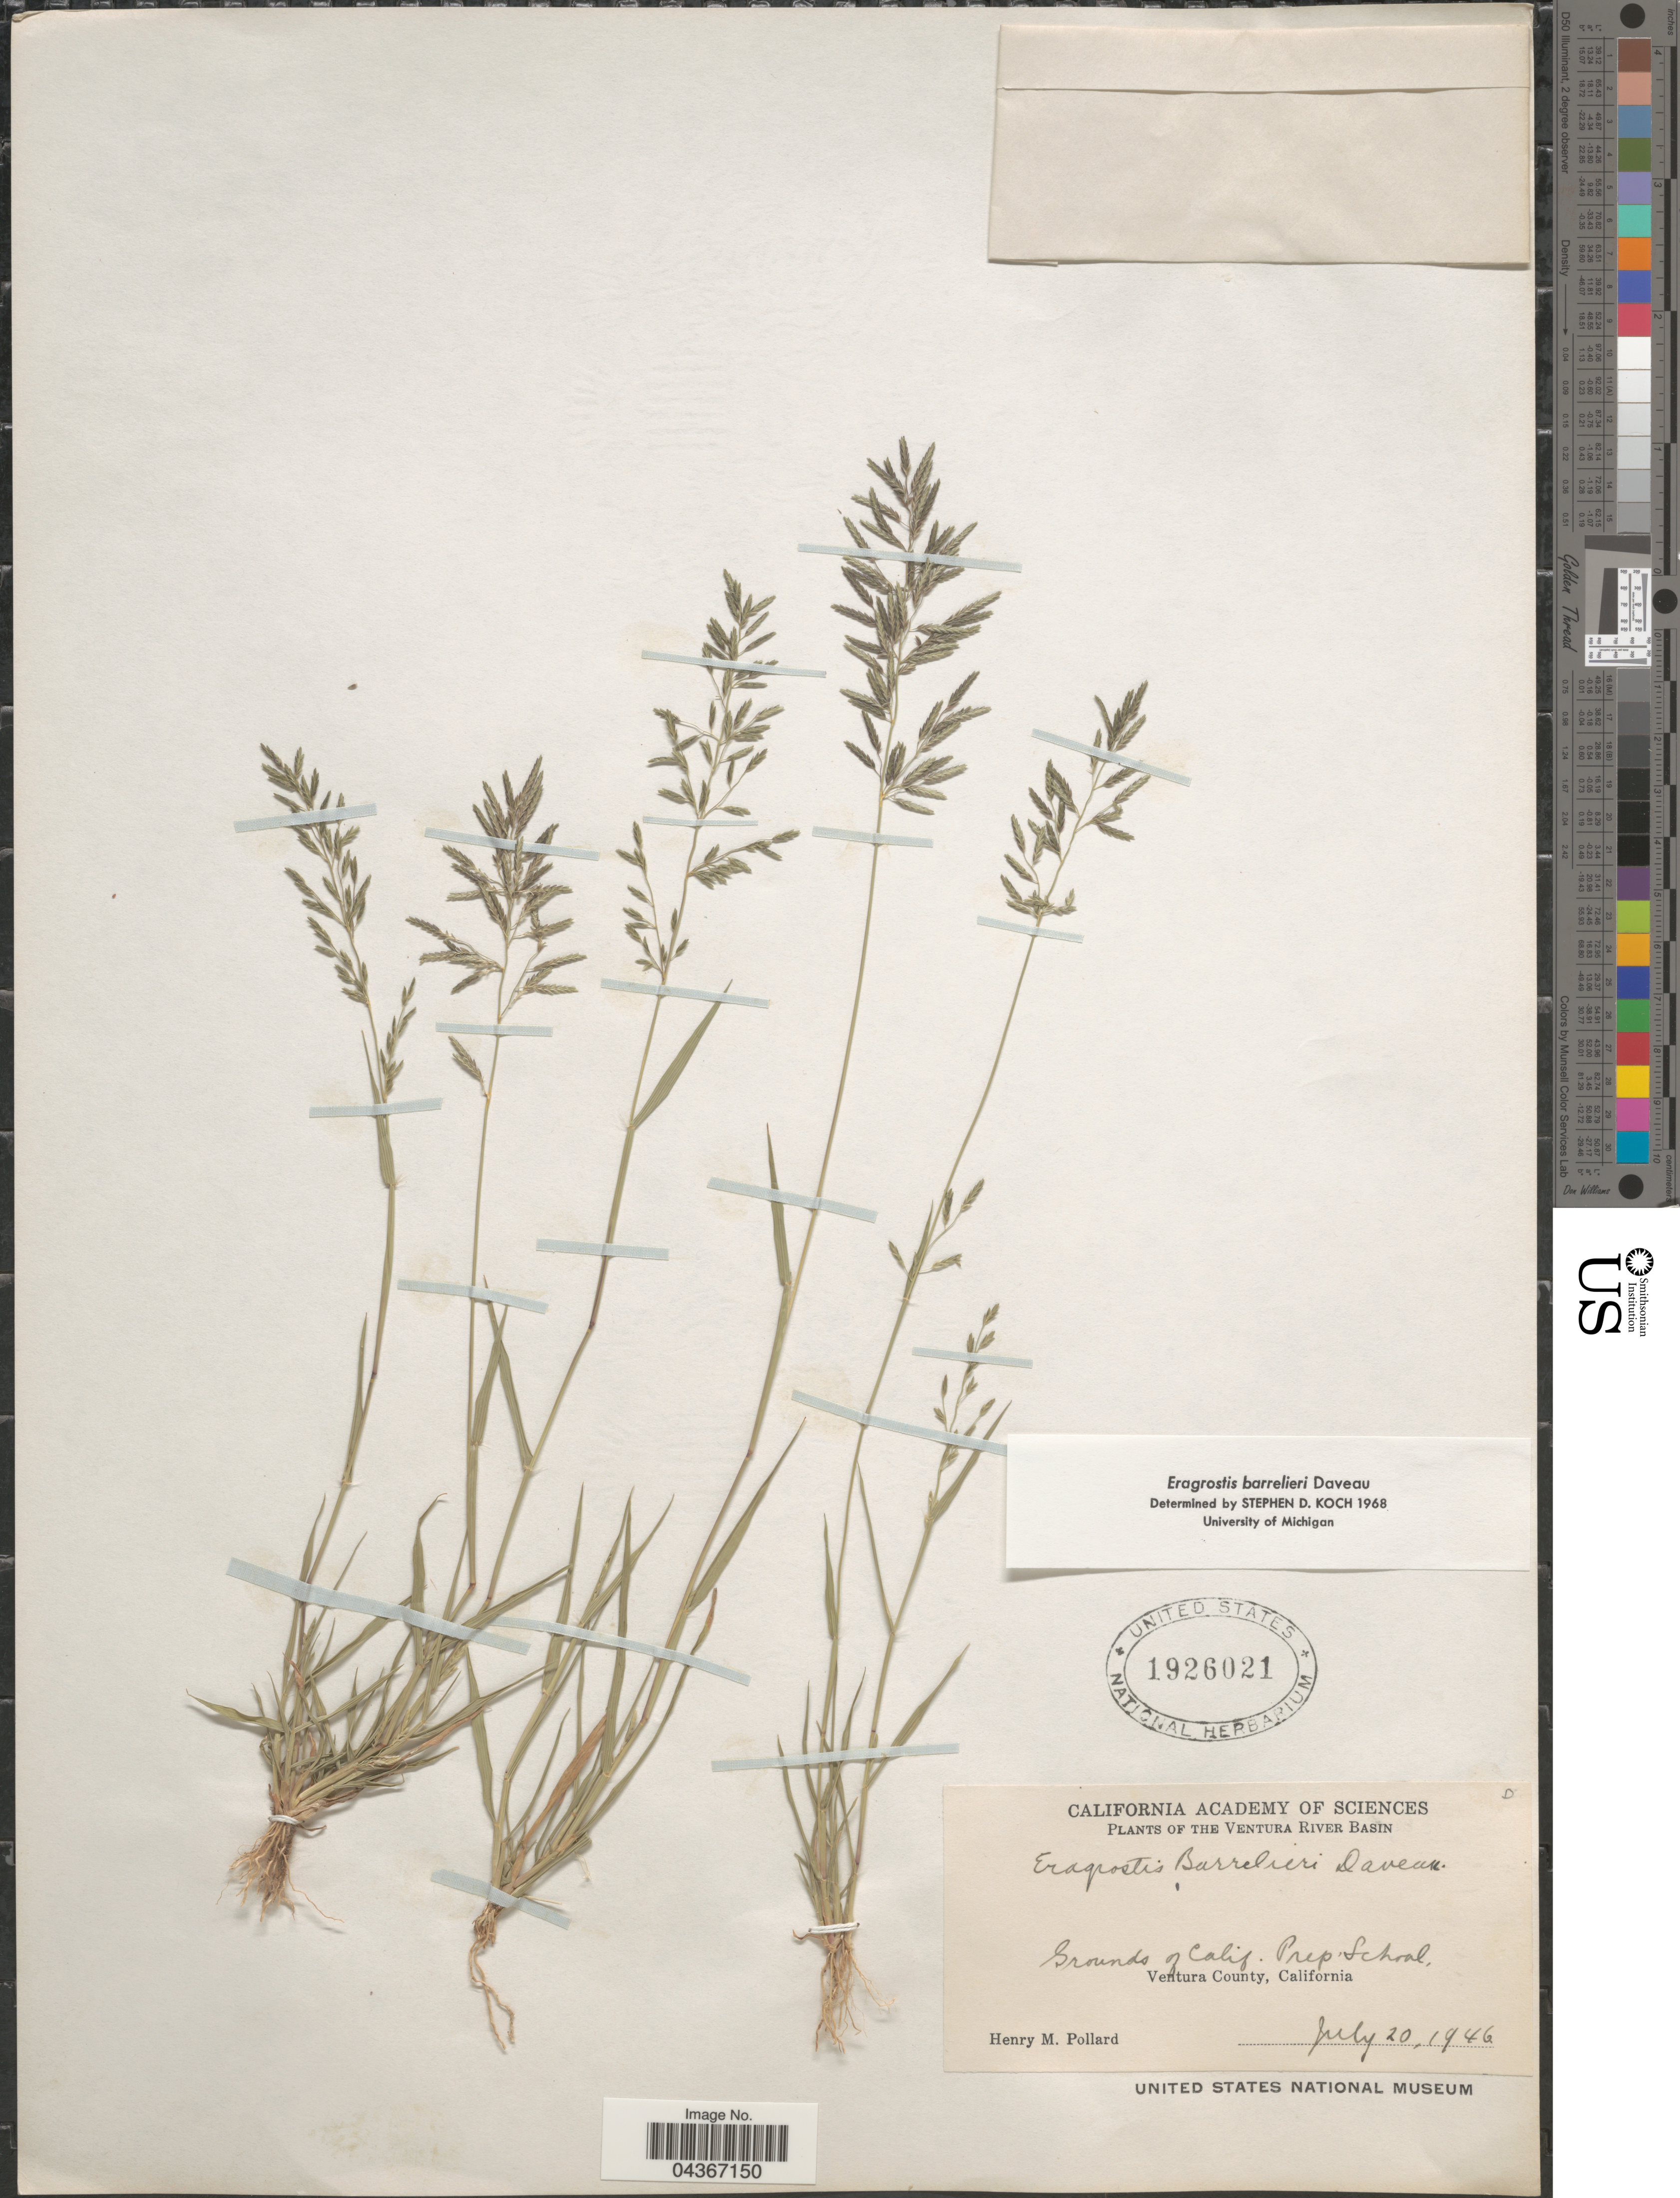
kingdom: Plantae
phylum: Tracheophyta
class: Liliopsida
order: Poales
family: Poaceae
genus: Eragrostis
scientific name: Eragrostis barrelieri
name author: Daveau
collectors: H. M. Pollard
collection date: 1946-07-20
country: United States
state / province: California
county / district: Ventura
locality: The Ventura River Basin. Grounds of Calif. Prep. School, Ventura County.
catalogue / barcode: US 1926021